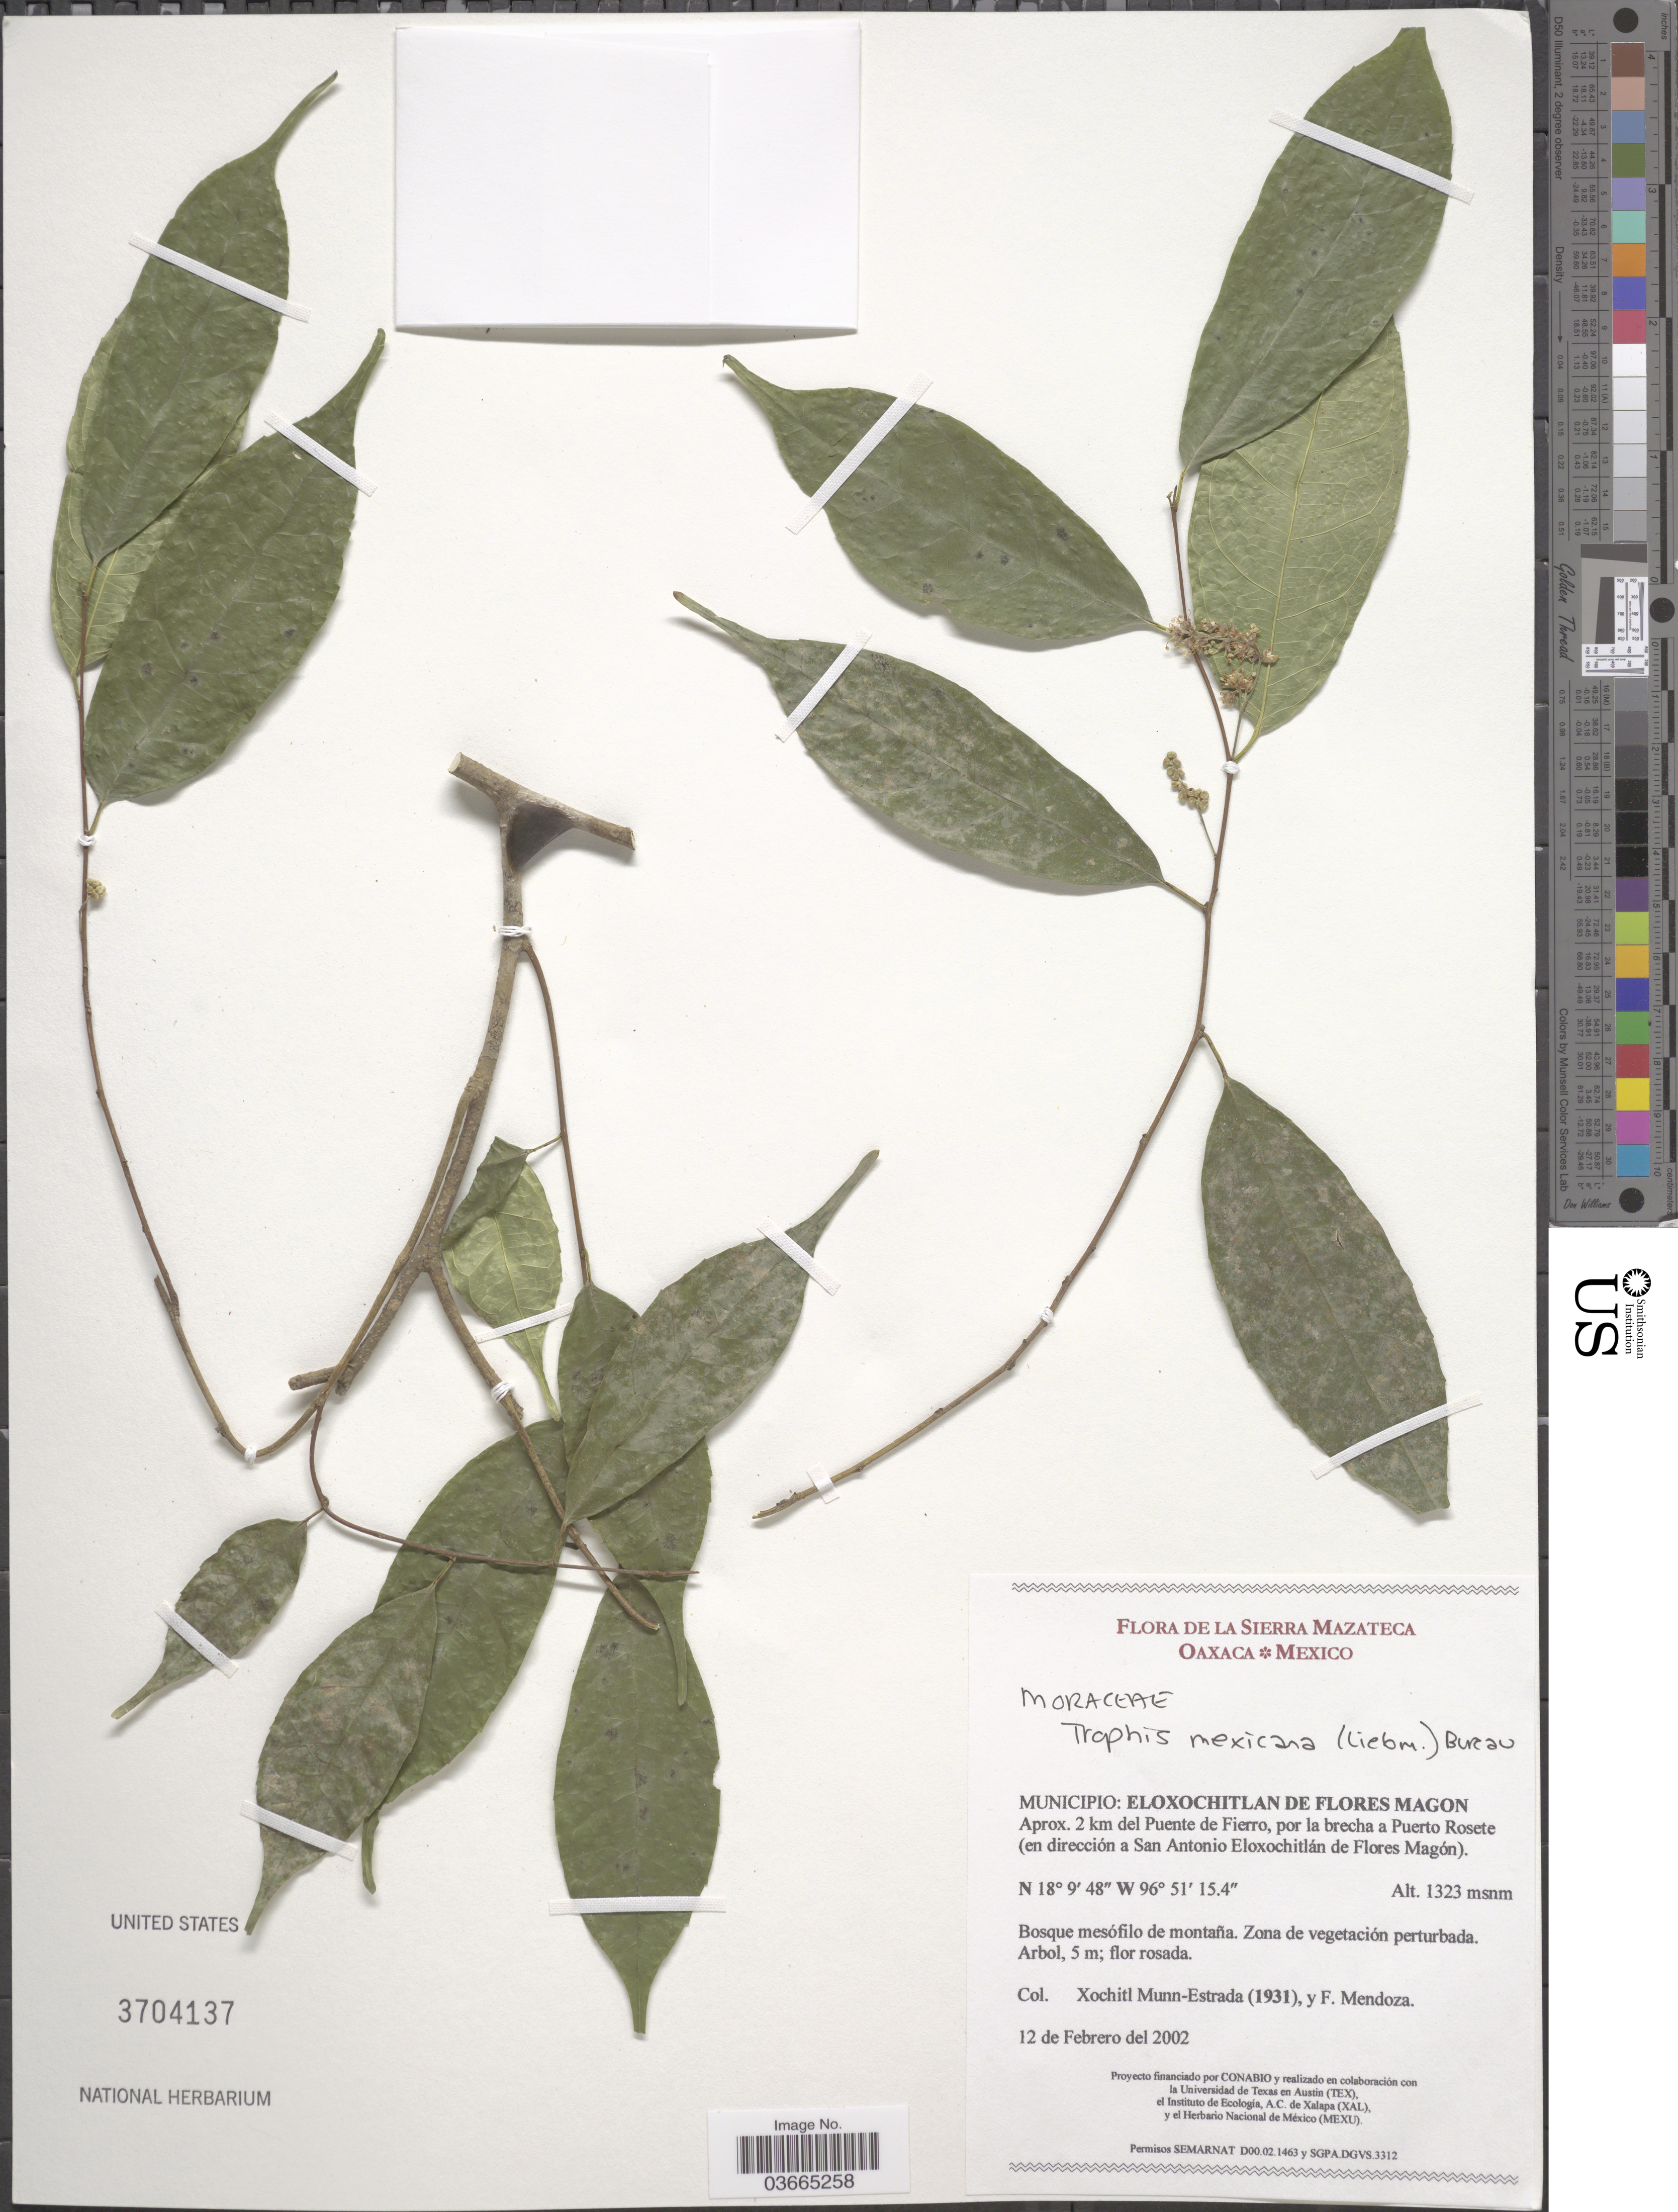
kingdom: Plantae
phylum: Tracheophyta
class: Magnoliopsida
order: Rosales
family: Moraceae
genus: Trophis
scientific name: Trophis mexicana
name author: (Liebm.) Bureau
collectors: X. Munn-Estrada & F. Mendoza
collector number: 1931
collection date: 2002-02-12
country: Mexico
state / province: Oaxaca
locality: La Sierra Mazateca. Municipio: Eloxochitlan de Flores Magon. Aprox. 2 km del Puente de Fierro, por la brecha a Puerto Rosete (en dirección a San Antonio Eloxochitlán de Flores Magón).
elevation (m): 1323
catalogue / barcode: US 3704137